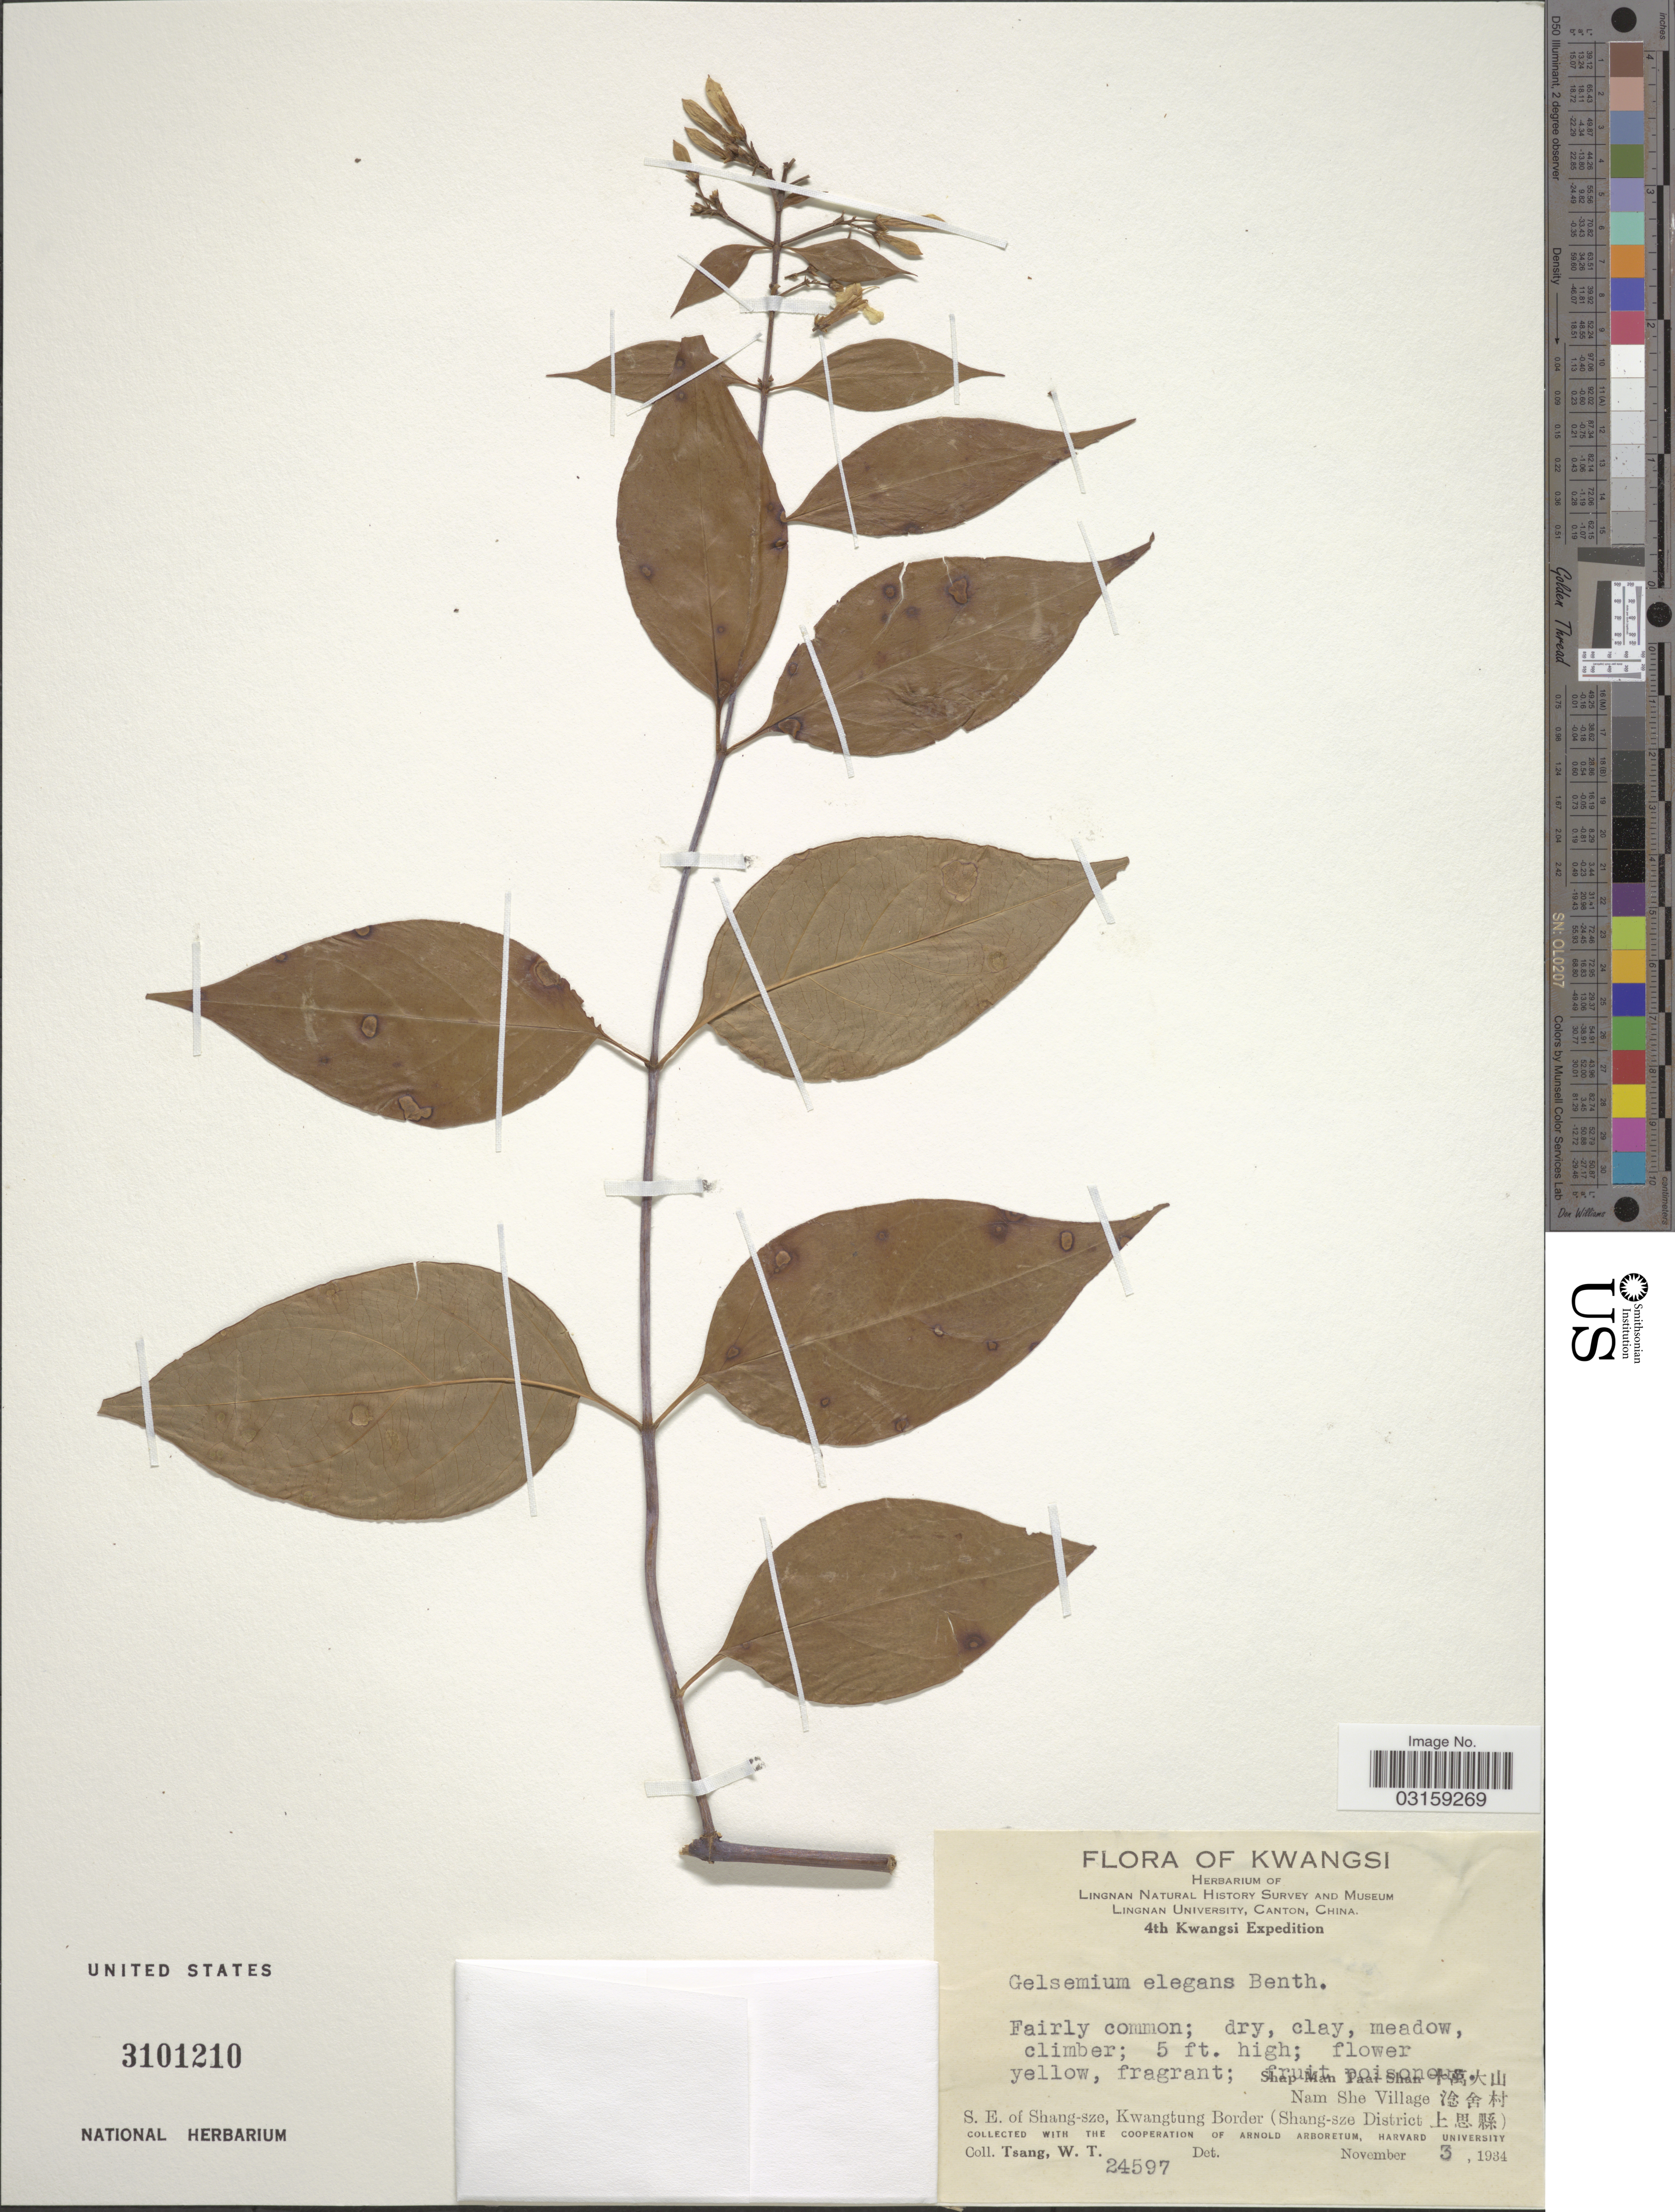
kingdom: Plantae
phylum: Tracheophyta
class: Magnoliopsida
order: Gentianales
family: Gelsemiaceae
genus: Gelsemium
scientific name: Gelsemium elegans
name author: (Gardner & Chapm.) Benth.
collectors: W. T. Tsang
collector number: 24597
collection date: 1934-11-03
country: China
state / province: Guangxi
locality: Kwangsi. Shap Man Taai-Shan. Nam She Village. S. E. of Shang-sze, Kwangtung Border (Shang-sze District).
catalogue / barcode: US 3101210